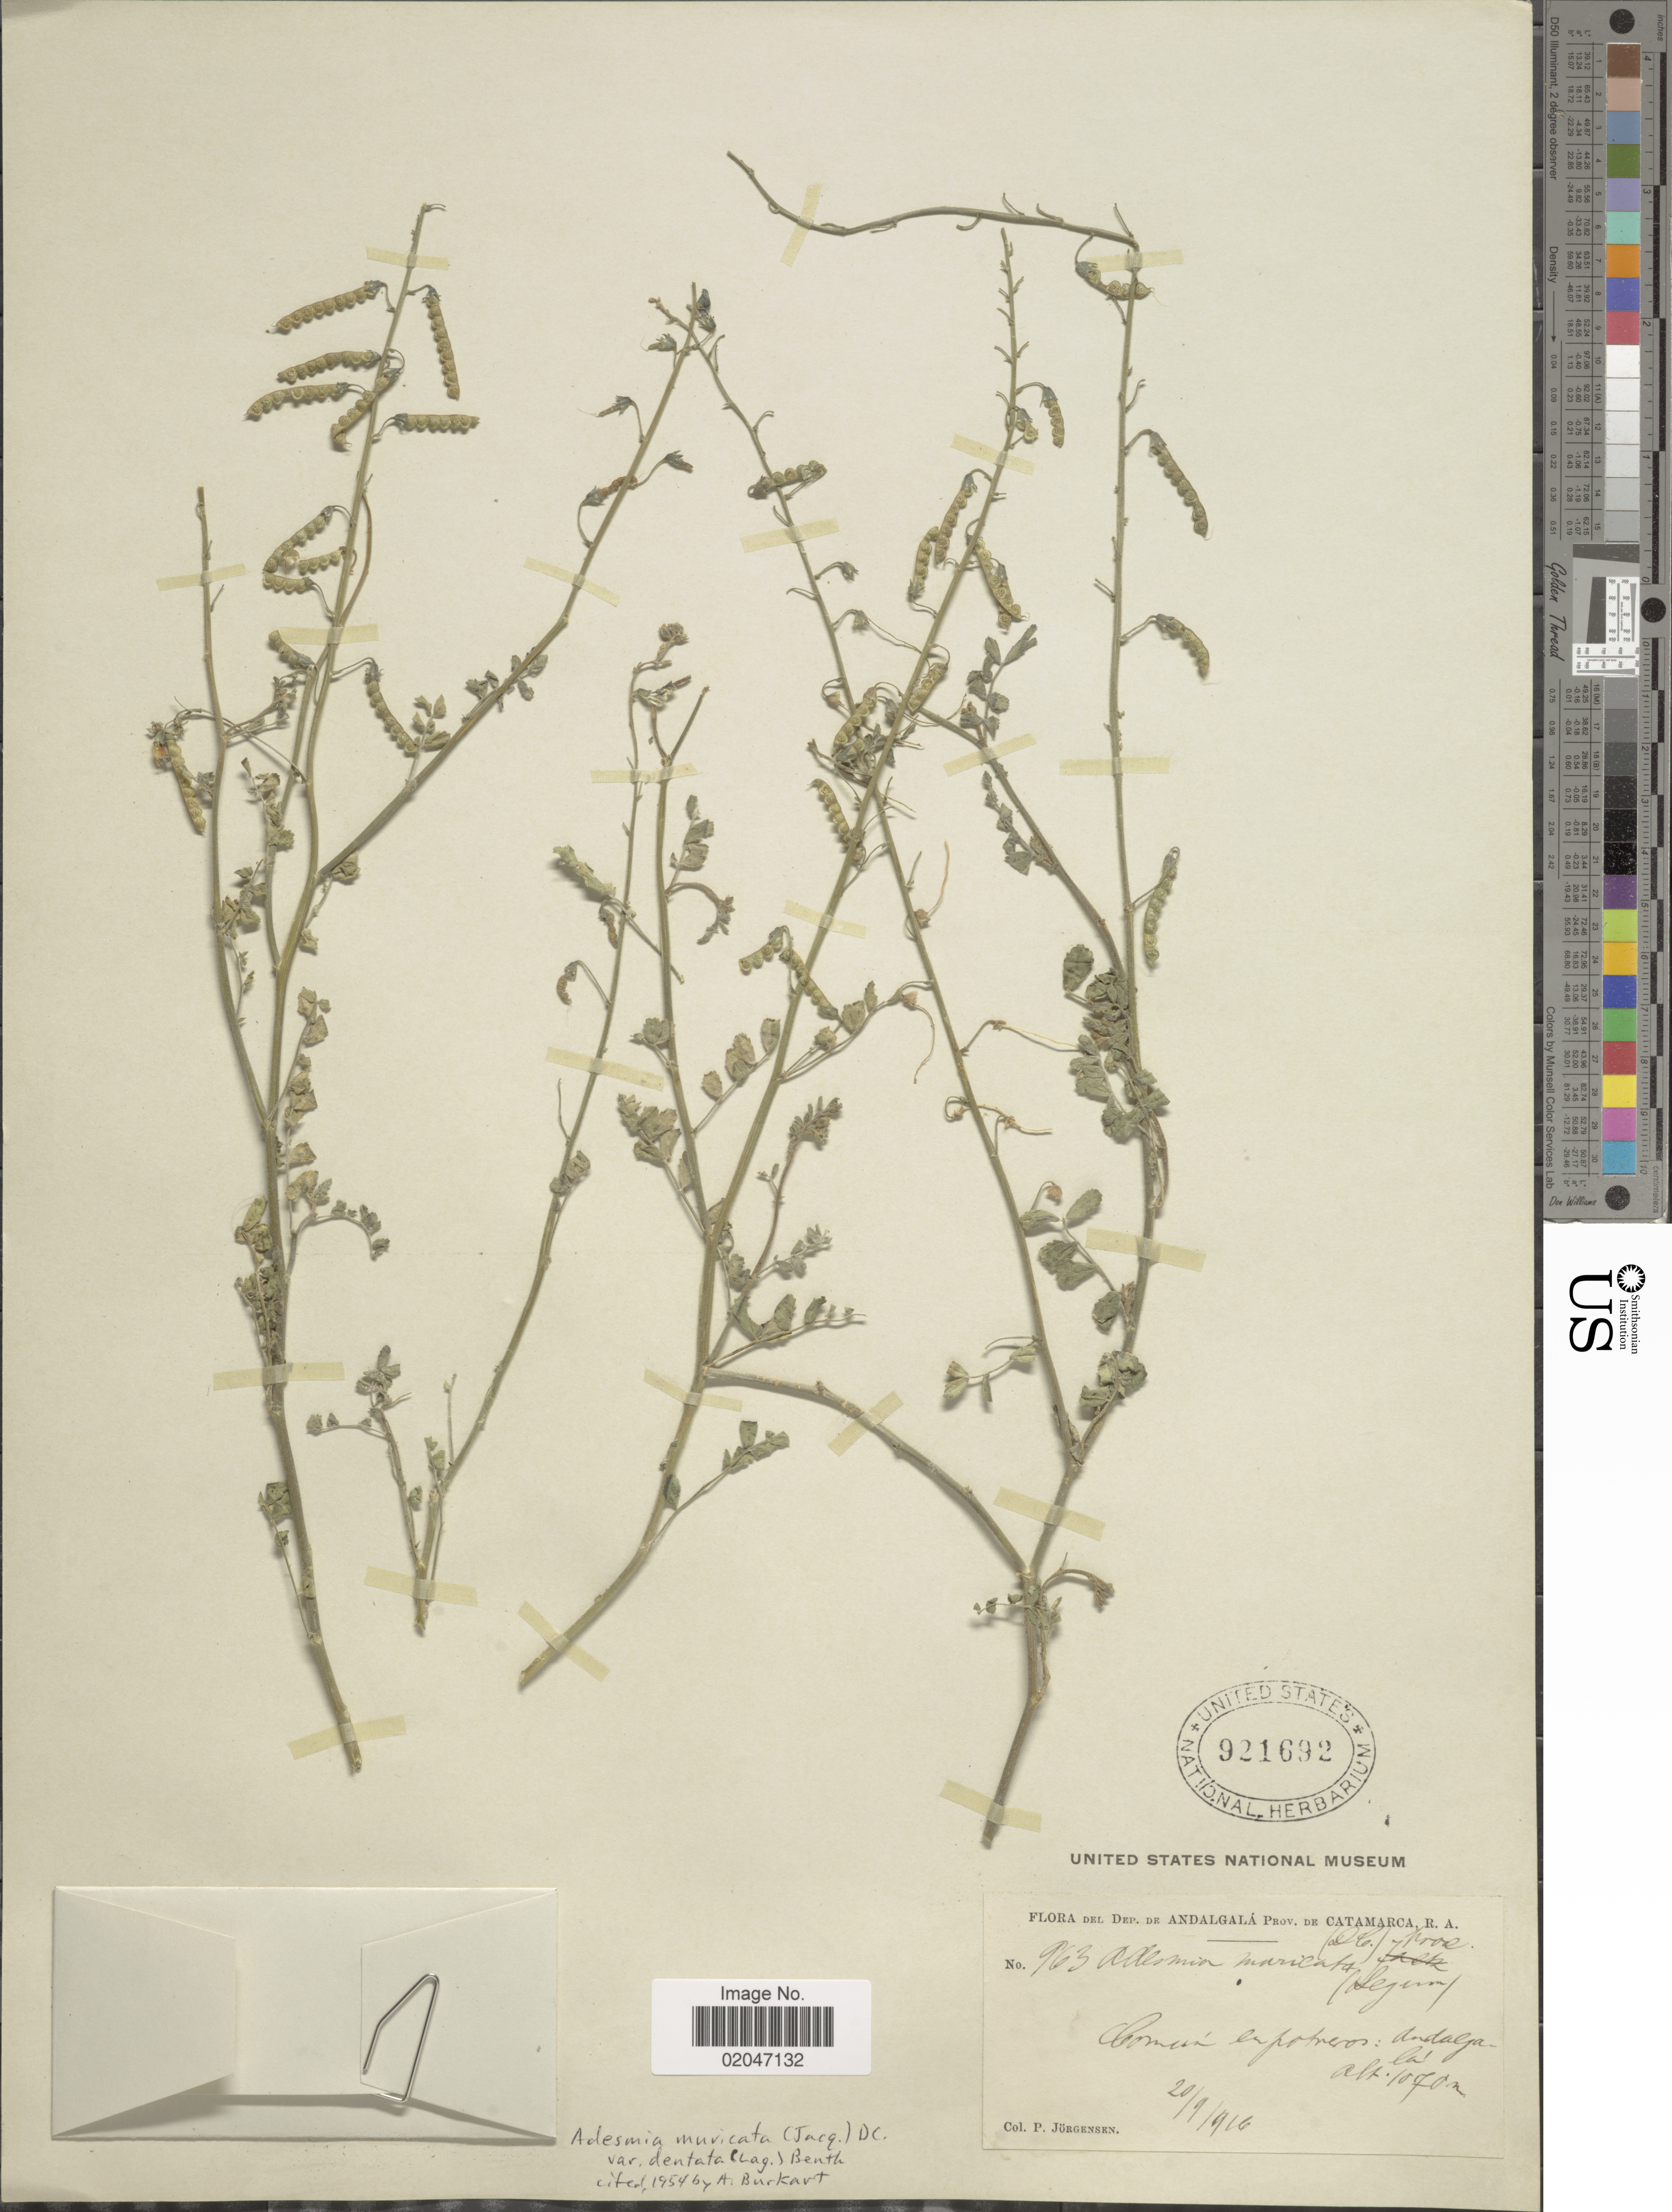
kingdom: Plantae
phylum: Tracheophyta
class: Magnoliopsida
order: Fabales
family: Fabaceae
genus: Adesmia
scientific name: Adesmia muricata var. dentata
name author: Benth.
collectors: P. Jörgensen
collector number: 963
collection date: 1916-09-20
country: Argentina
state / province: Catamarca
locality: Dep. de Andalgala, comun en potreros: Andalgala.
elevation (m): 1070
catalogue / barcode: US 921692